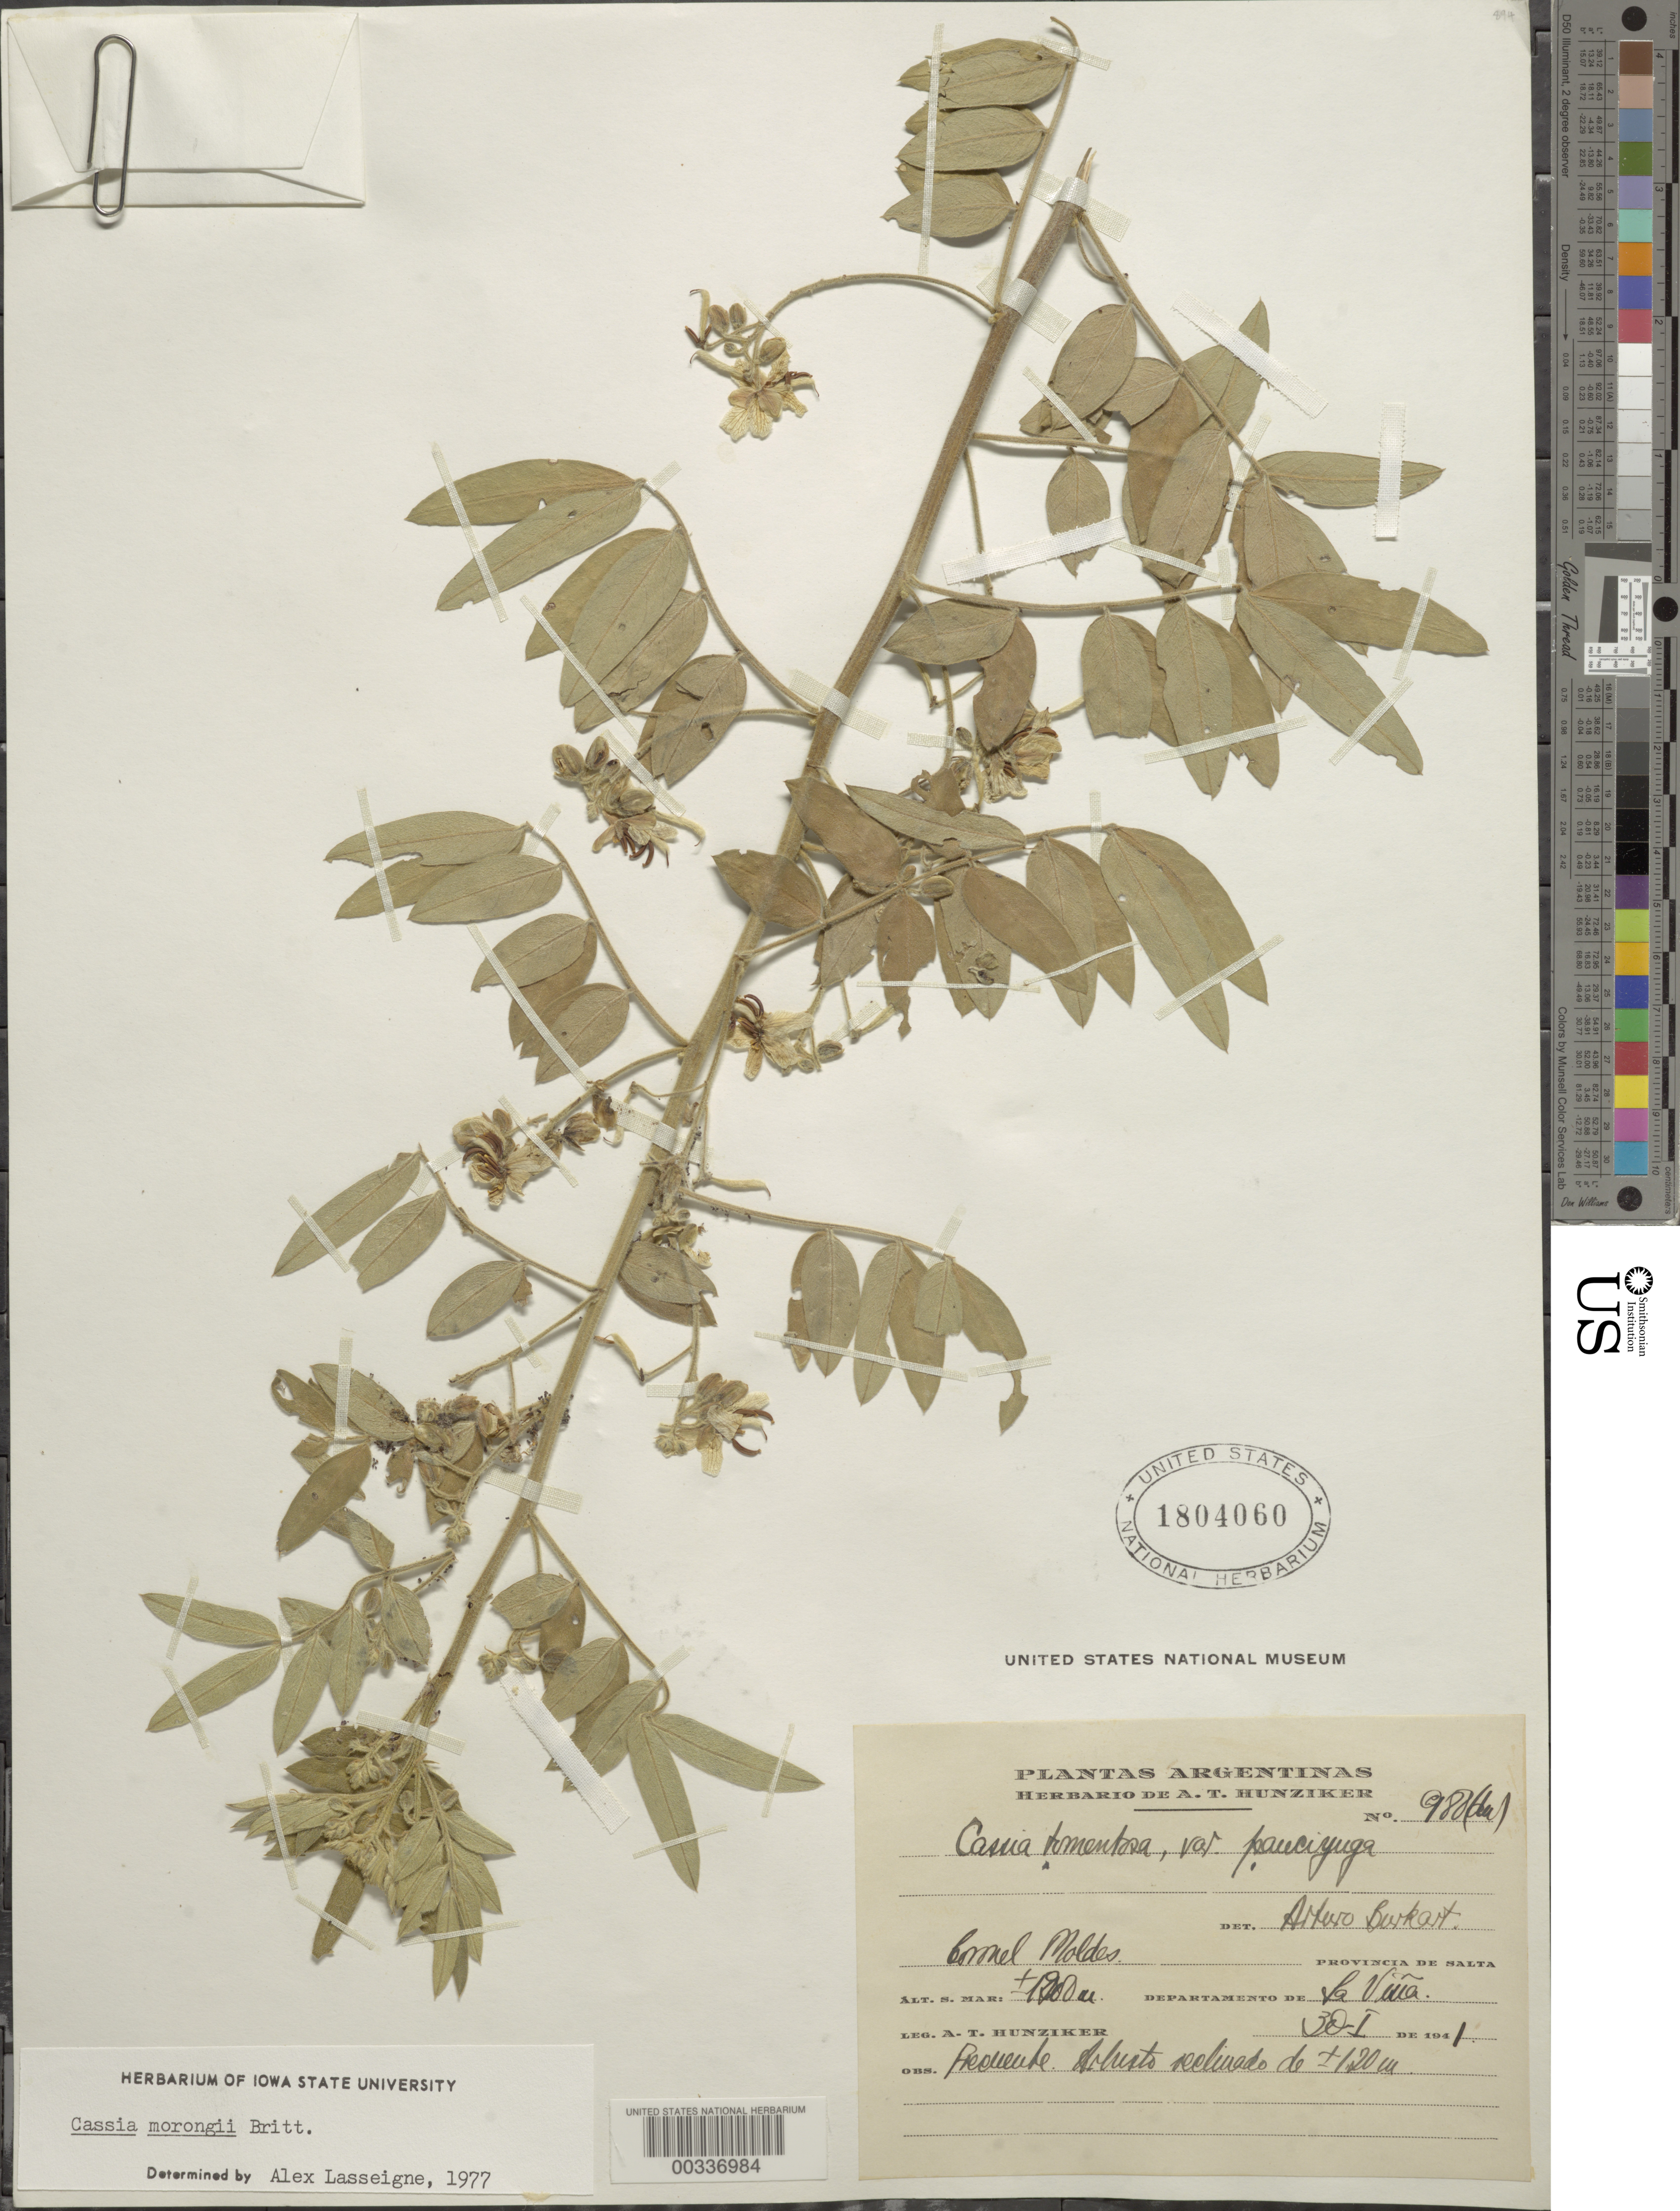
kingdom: Plantae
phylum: Tracheophyta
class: Magnoliopsida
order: Fabales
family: Fabaceae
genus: Senna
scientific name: Senna morongii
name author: (Britton) H.S. Irwin & Barneby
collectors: A. T. Hunziker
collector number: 980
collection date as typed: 30 Jan 1941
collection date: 1941-01-30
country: Argentina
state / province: Salta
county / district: La Viña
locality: Coronel Moldes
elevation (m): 1200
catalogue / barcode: US 1804060